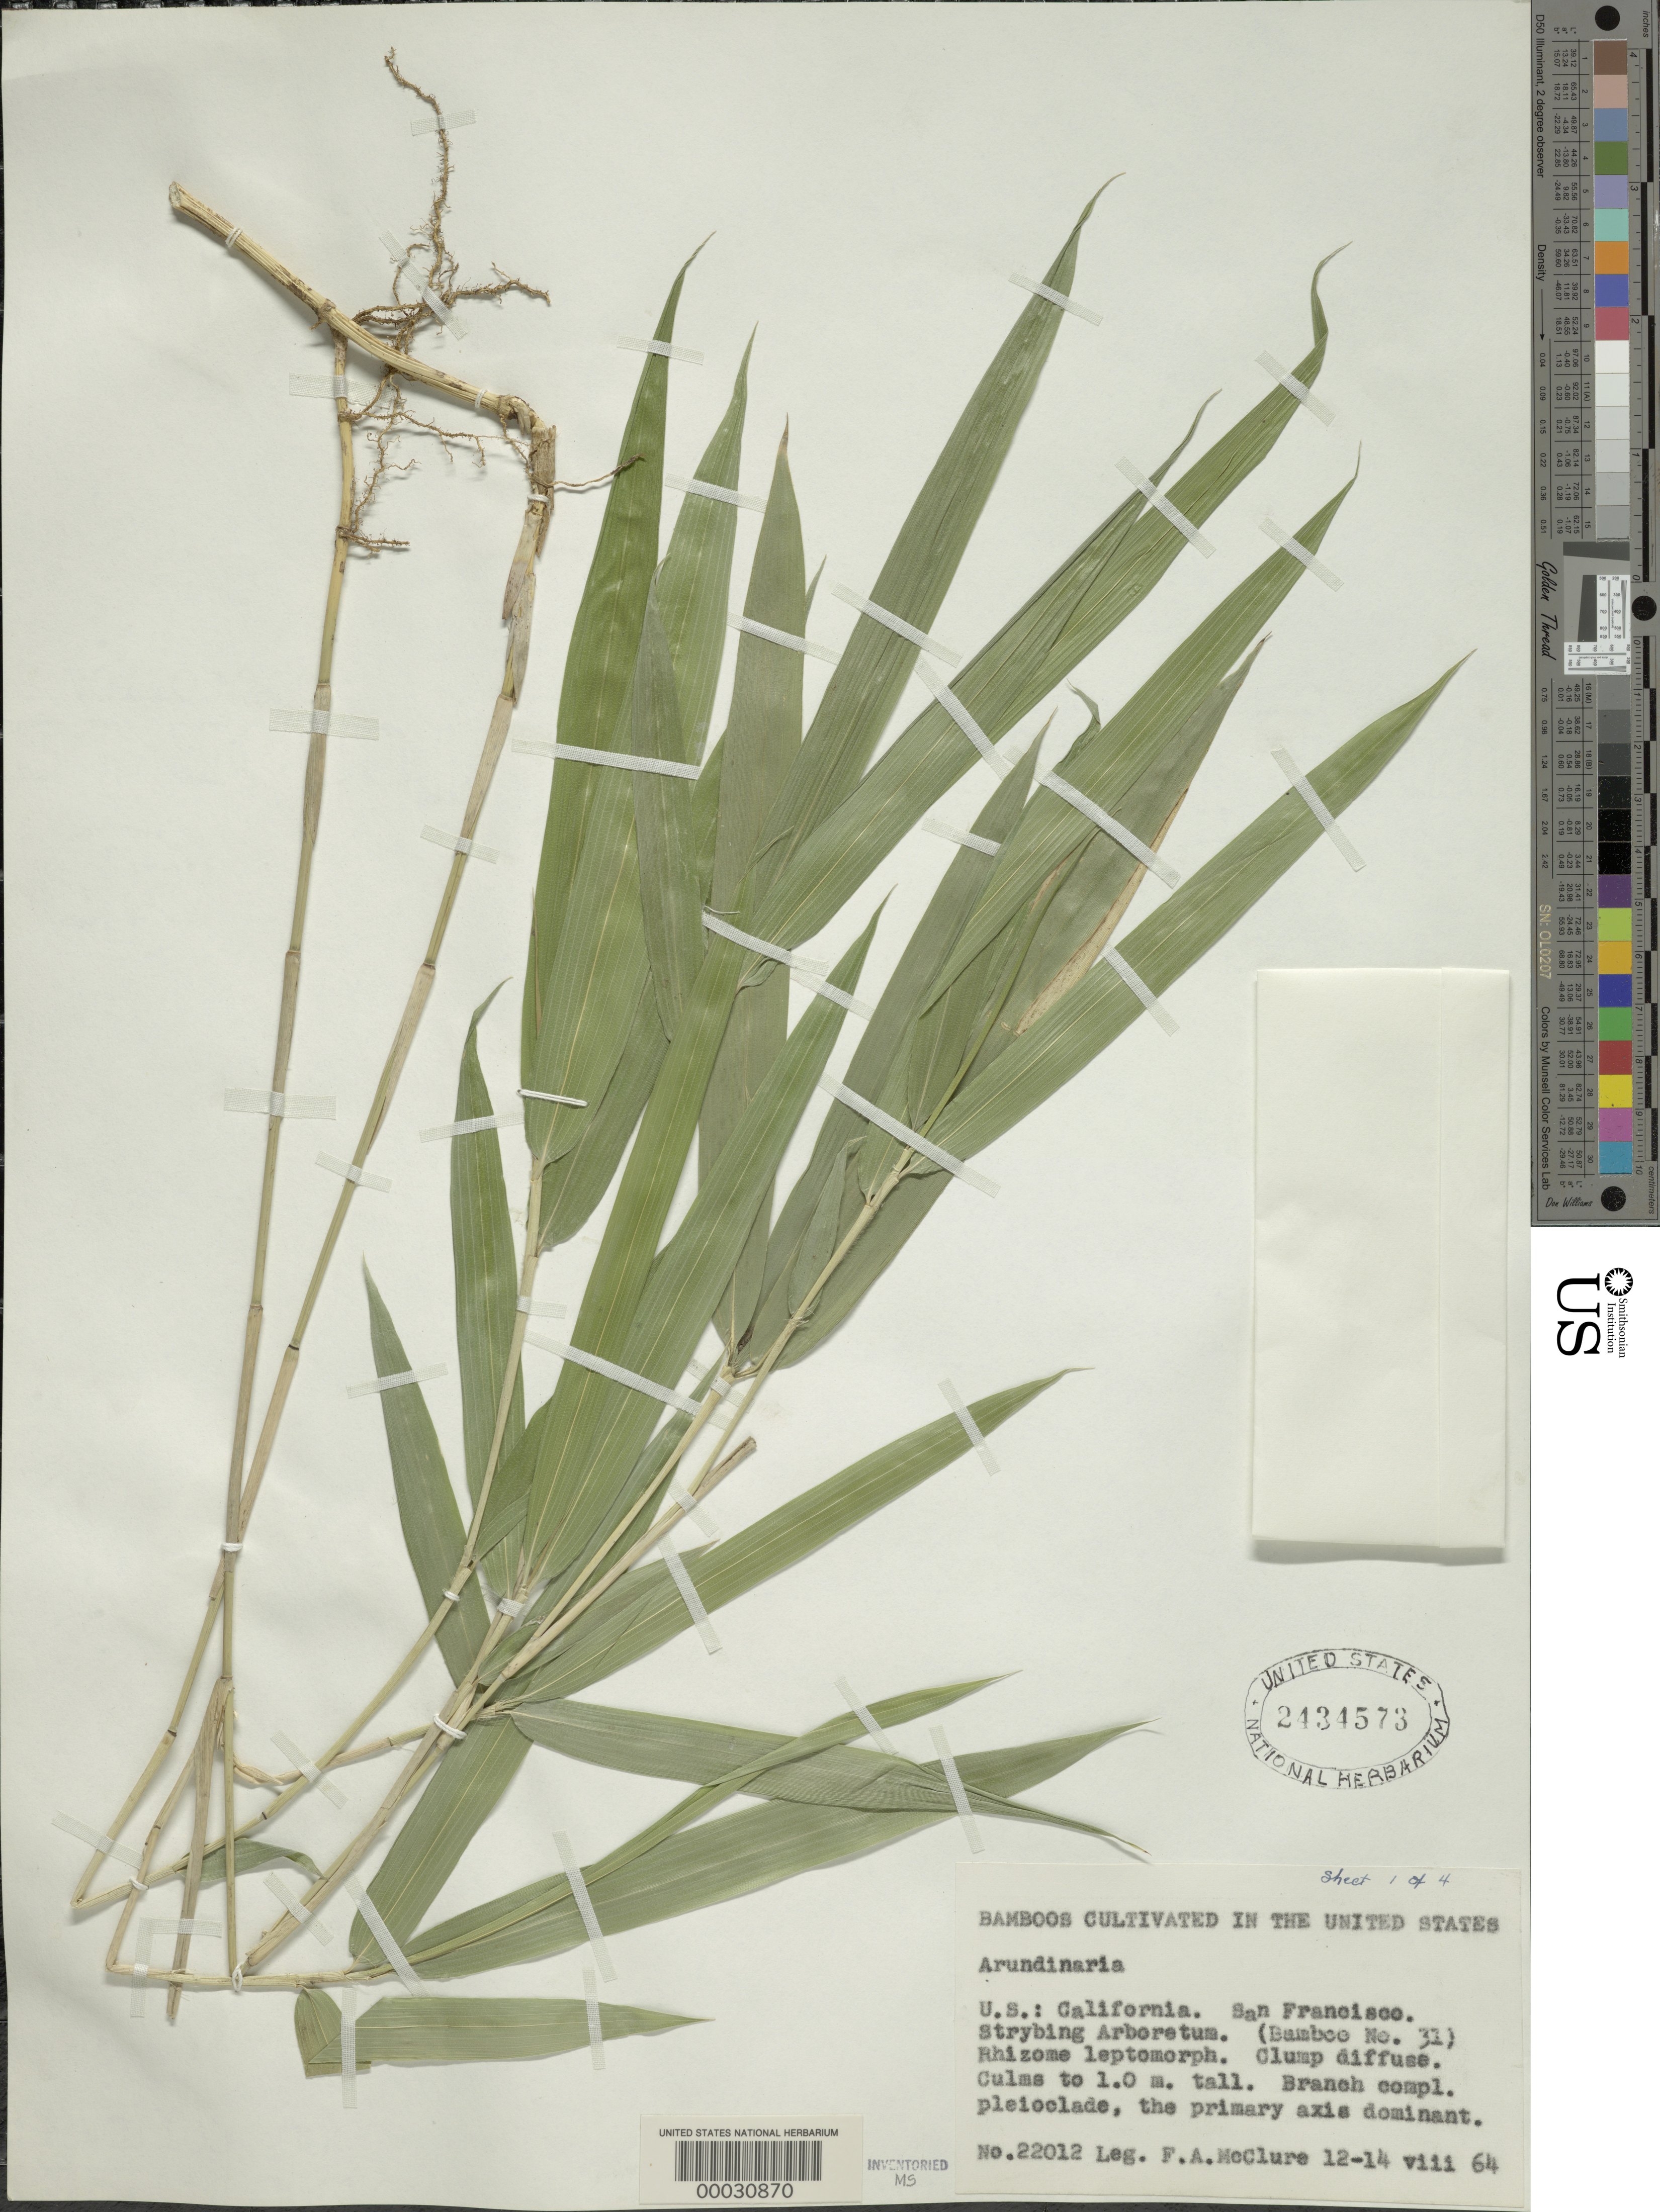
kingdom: Plantae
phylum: Tracheophyta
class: Liliopsida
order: Poales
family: Poaceae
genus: Arundinaria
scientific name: Arundinaria sp.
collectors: F. A. McClure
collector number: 22012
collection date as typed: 12 Aug 1964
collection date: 1964-08-12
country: United States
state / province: California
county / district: San Francisco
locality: San francisco strybing arboretum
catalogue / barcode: US 2434573